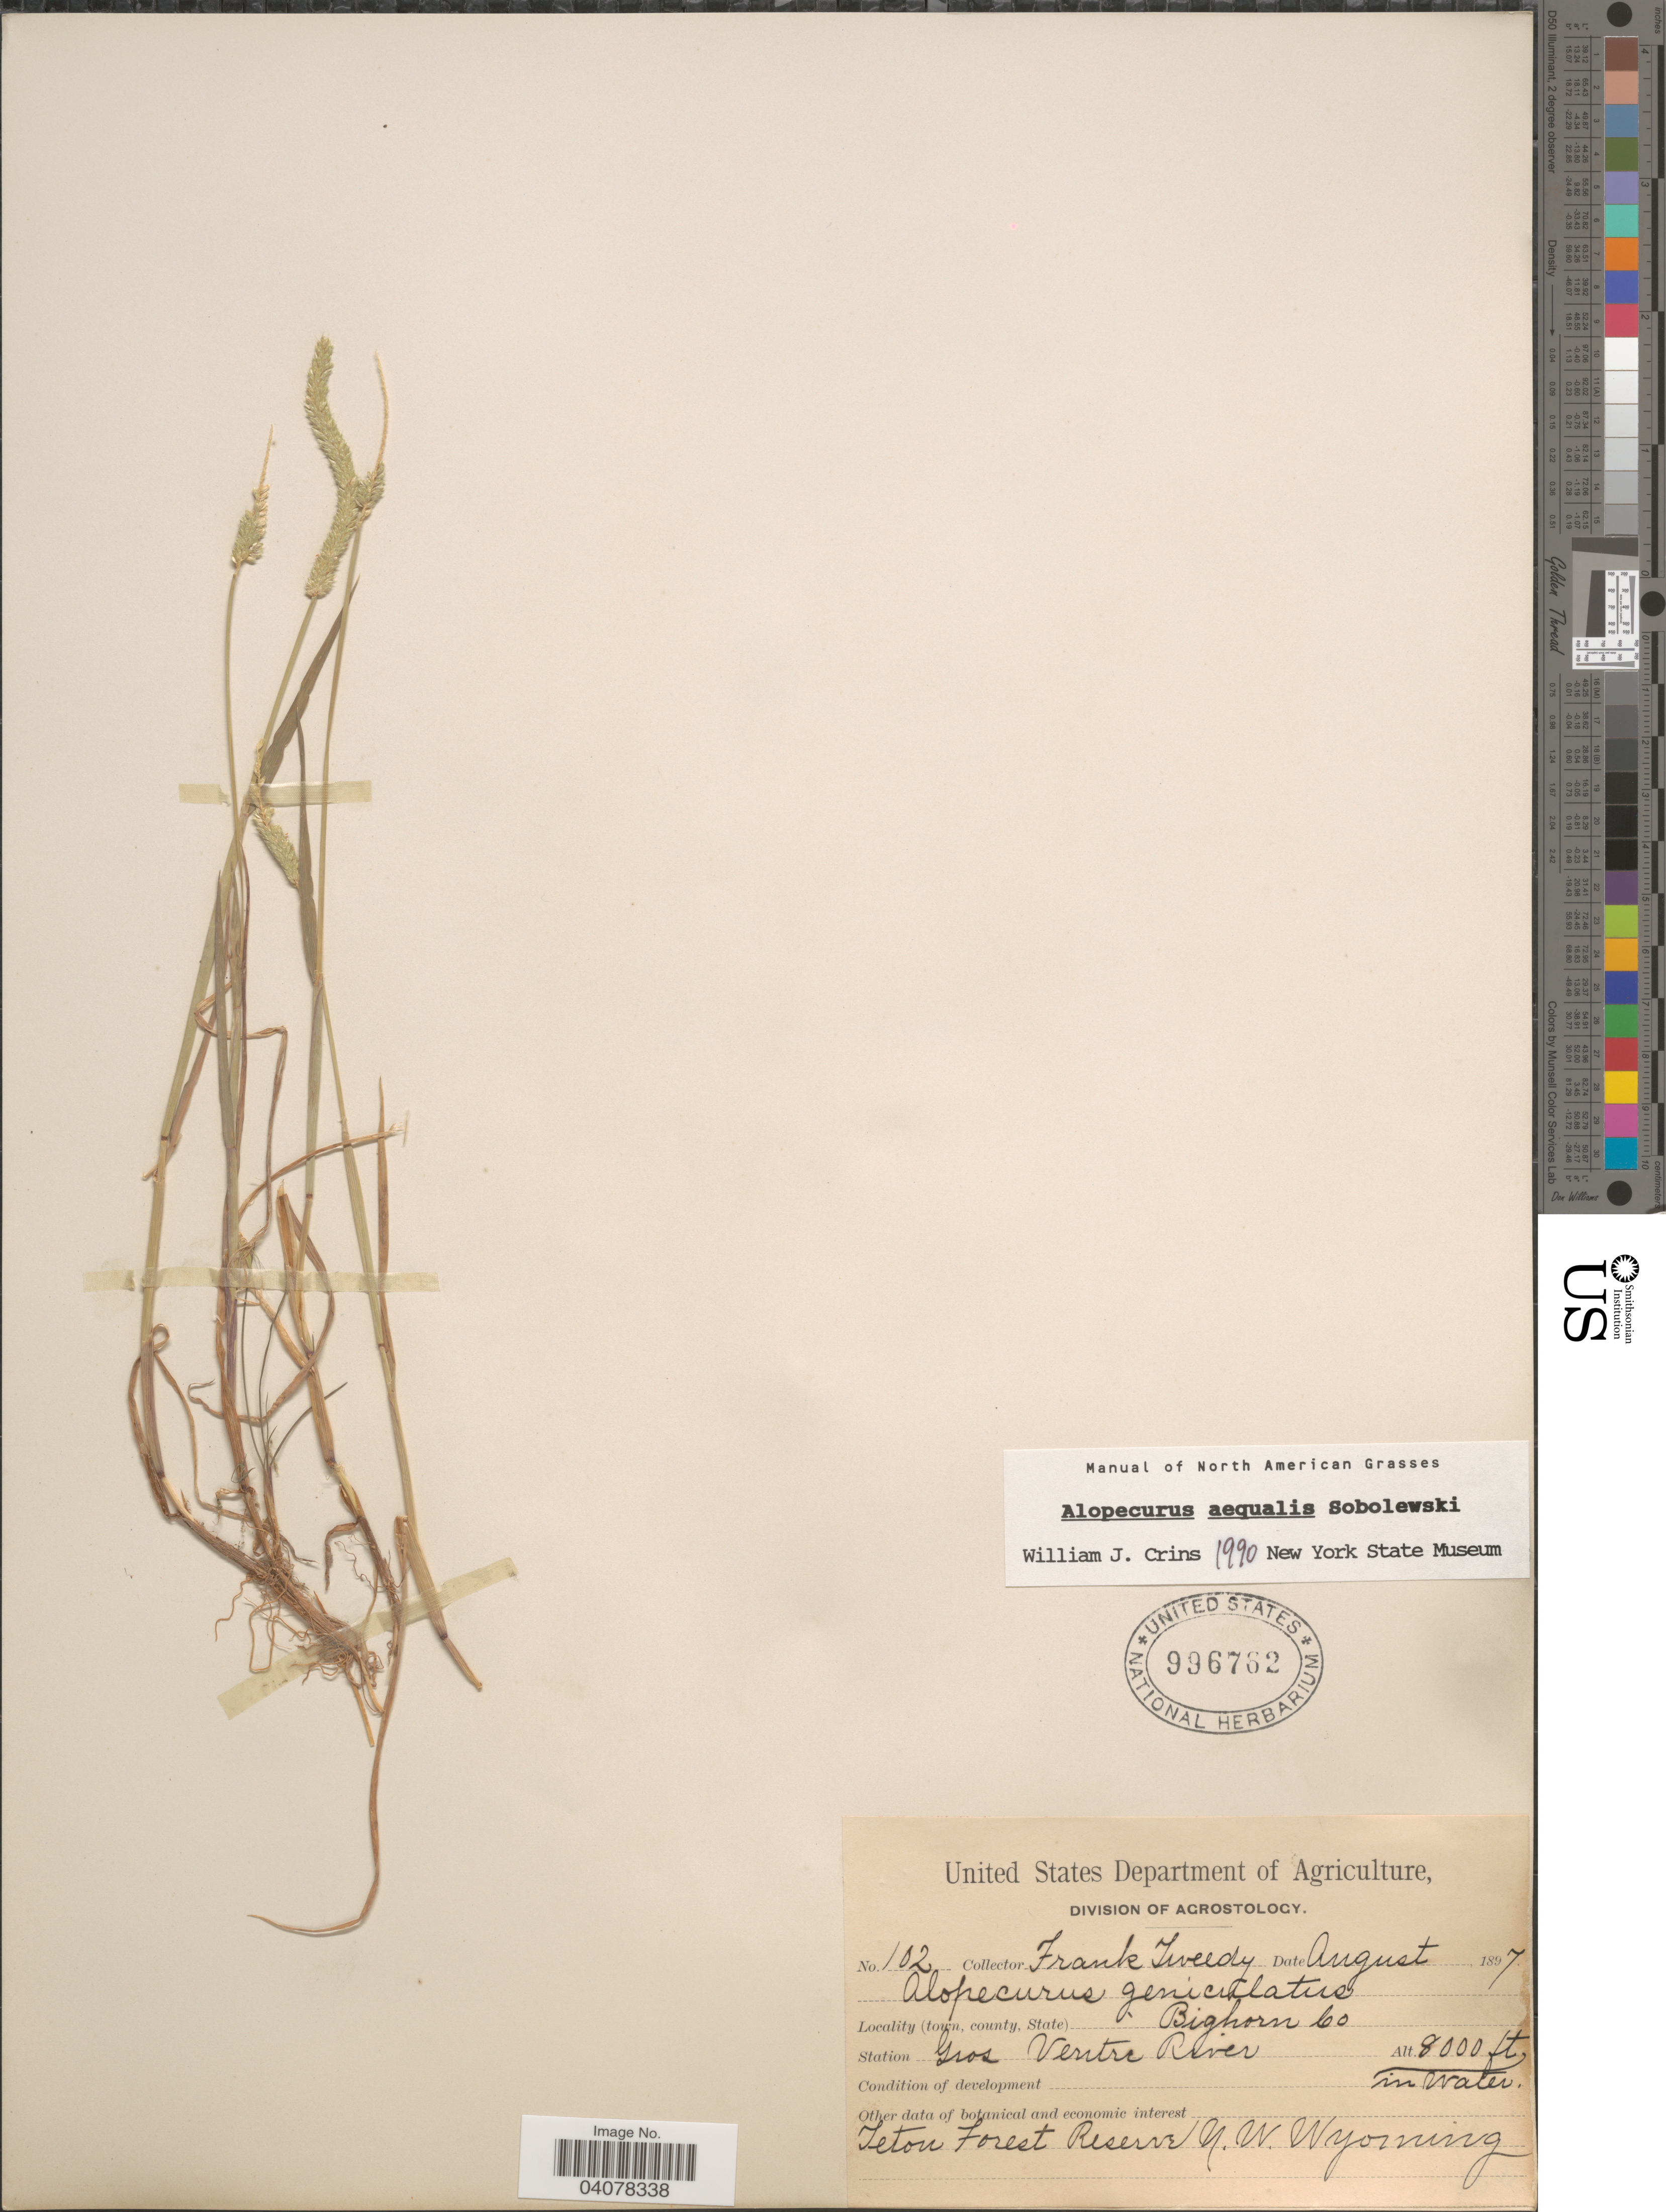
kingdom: Plantae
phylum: Tracheophyta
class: Liliopsida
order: Poales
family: Poaceae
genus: Alopecurus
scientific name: Alopecurus aequalis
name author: Sobol.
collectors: F. Tweedy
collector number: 102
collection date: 1897-08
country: United States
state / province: Wyoming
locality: Bighorn Co. Gros Ventre River. Teton Forest Reserve N. W. Wyoming.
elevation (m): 2438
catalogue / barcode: US 996762